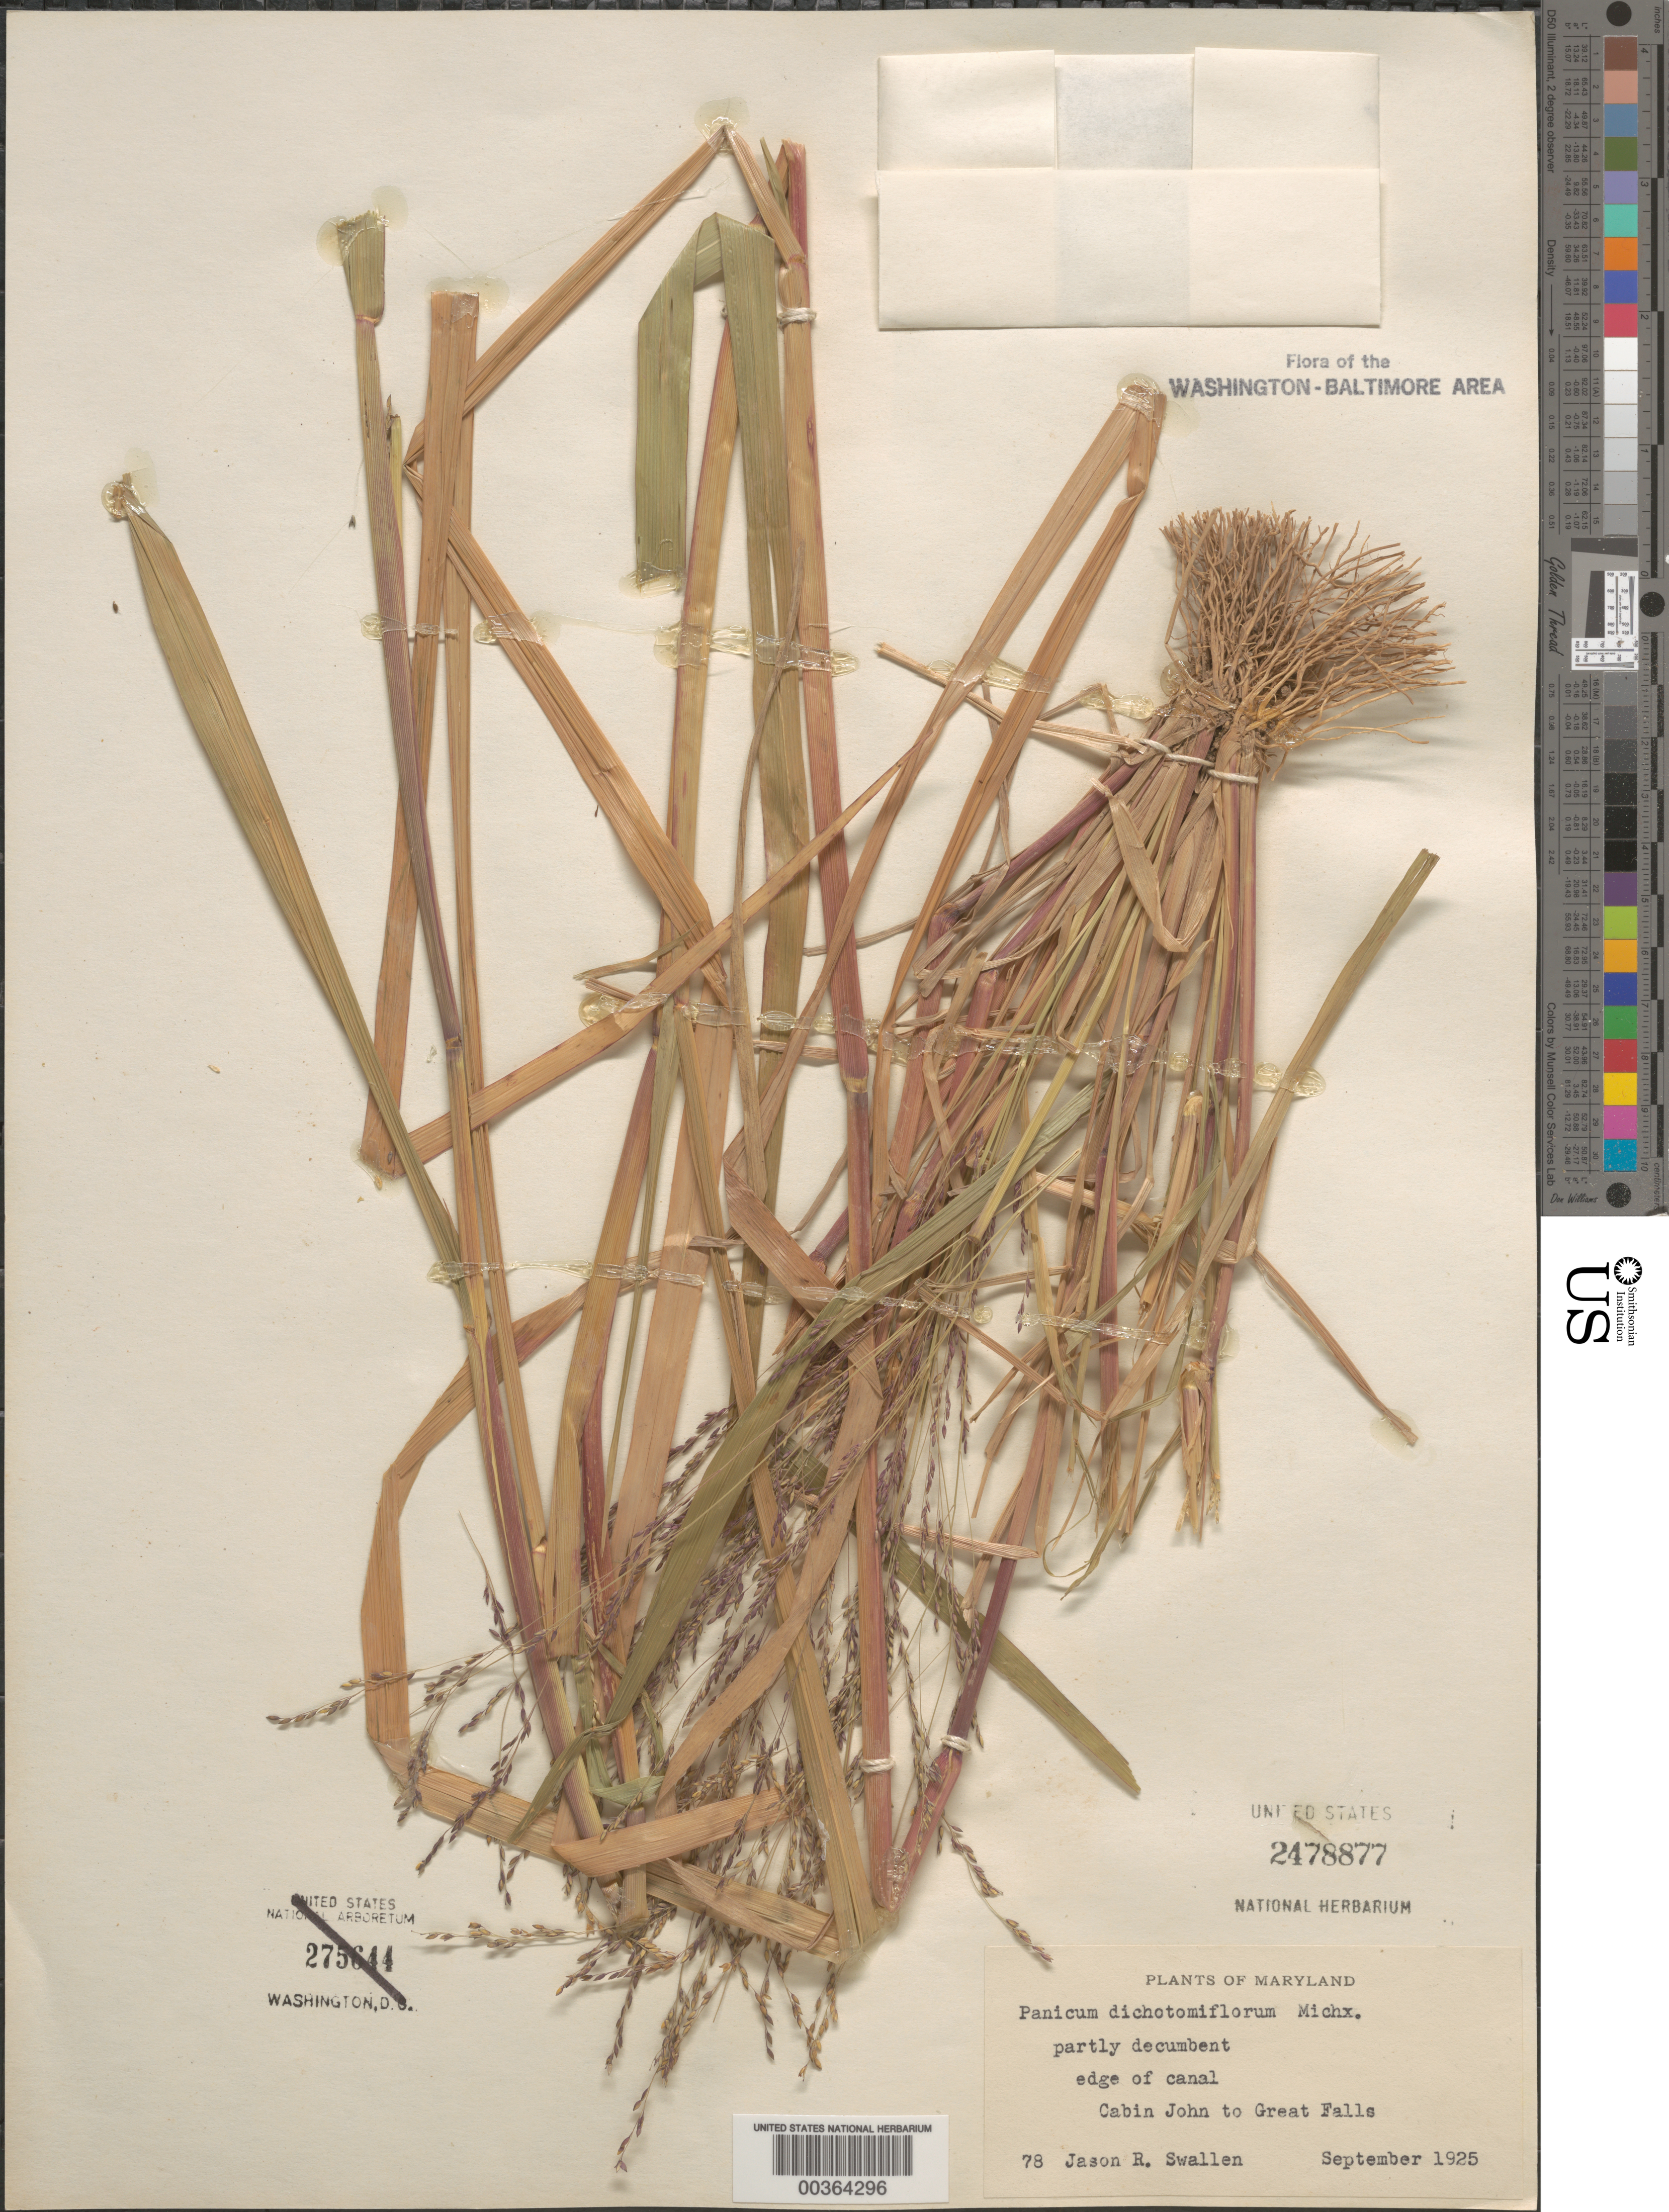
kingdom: Plantae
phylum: Tracheophyta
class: Liliopsida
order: Poales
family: Poaceae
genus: Panicum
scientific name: Panicum dichotomiflorum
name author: Michx.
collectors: J. R. Swallen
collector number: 78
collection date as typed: Sep 1925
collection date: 1925-09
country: United States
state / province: Maryland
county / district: Montgomery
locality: Cabin John to Great Falls C. & O. Canal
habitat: Edge fo canal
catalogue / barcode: US 2478877